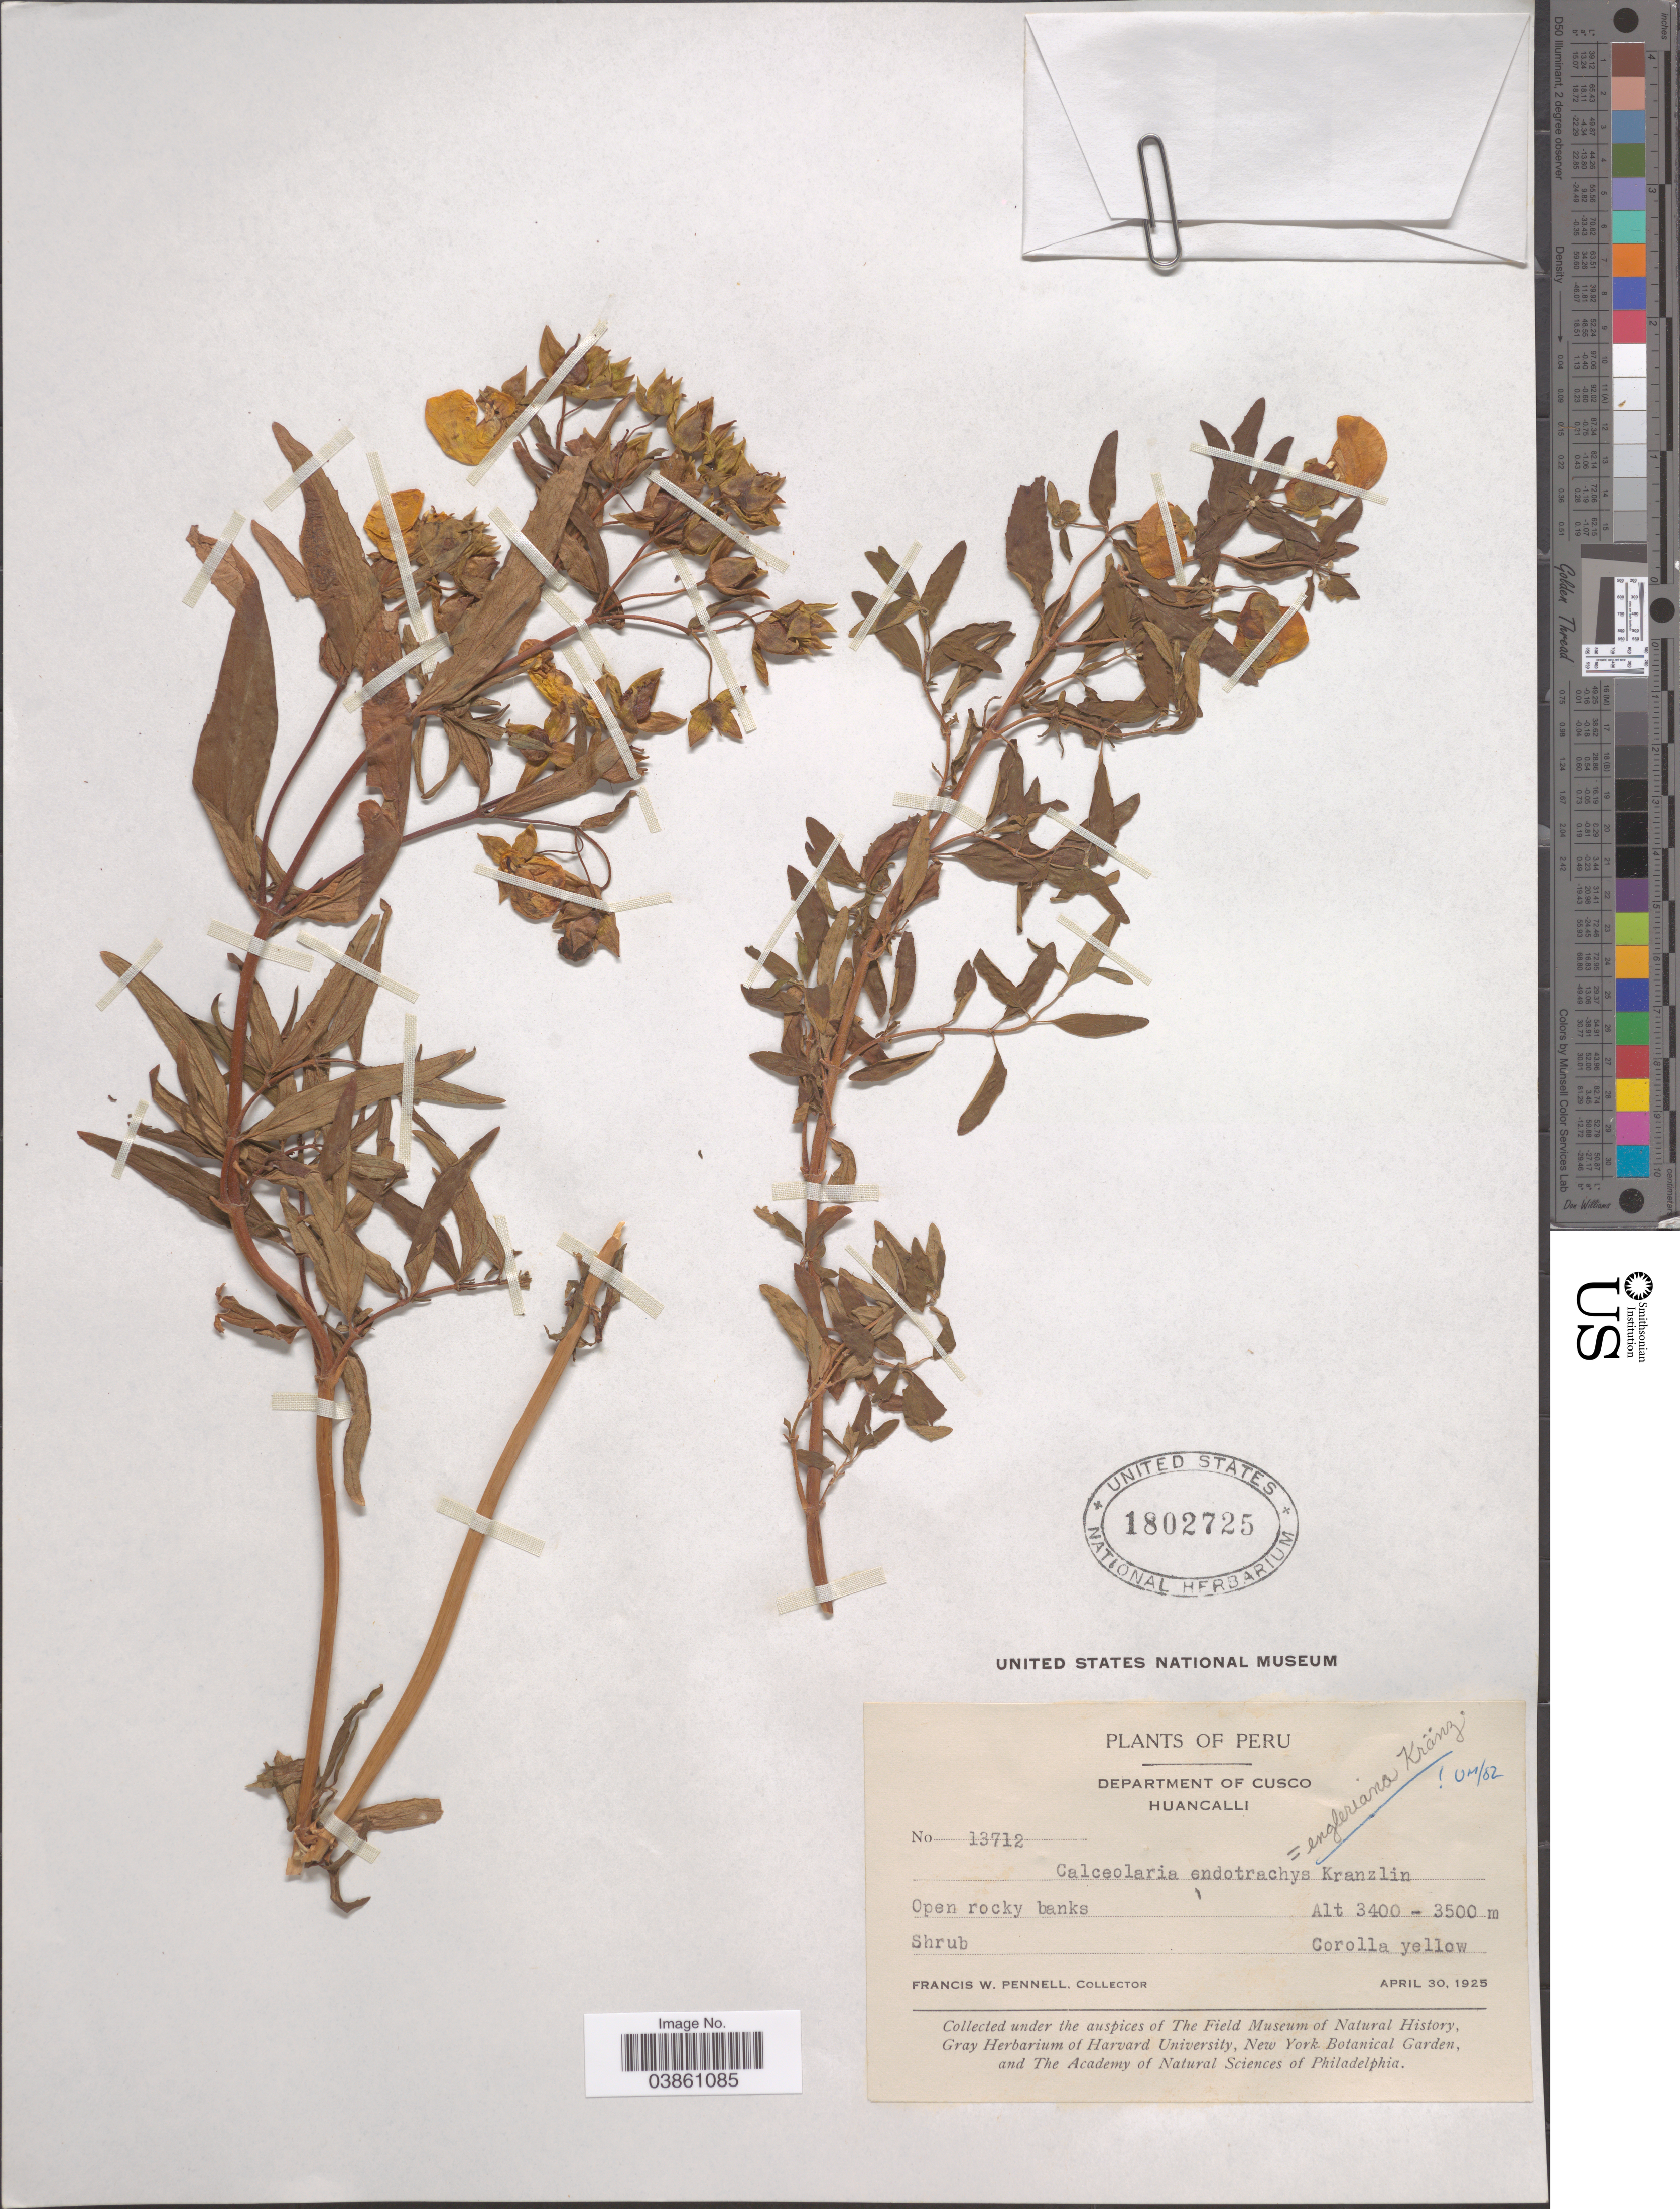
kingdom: Plantae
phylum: Tracheophyta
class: Magnoliopsida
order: Lamiales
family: Calceolariaceae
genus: Calceolaria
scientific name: Calceolaria engleriana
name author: Kraenzl.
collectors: F. W. Pennell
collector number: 13712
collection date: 1925-04-30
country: Peru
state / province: Cusco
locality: Department of Cusco. Huancalli.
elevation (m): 3400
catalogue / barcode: US 1802725